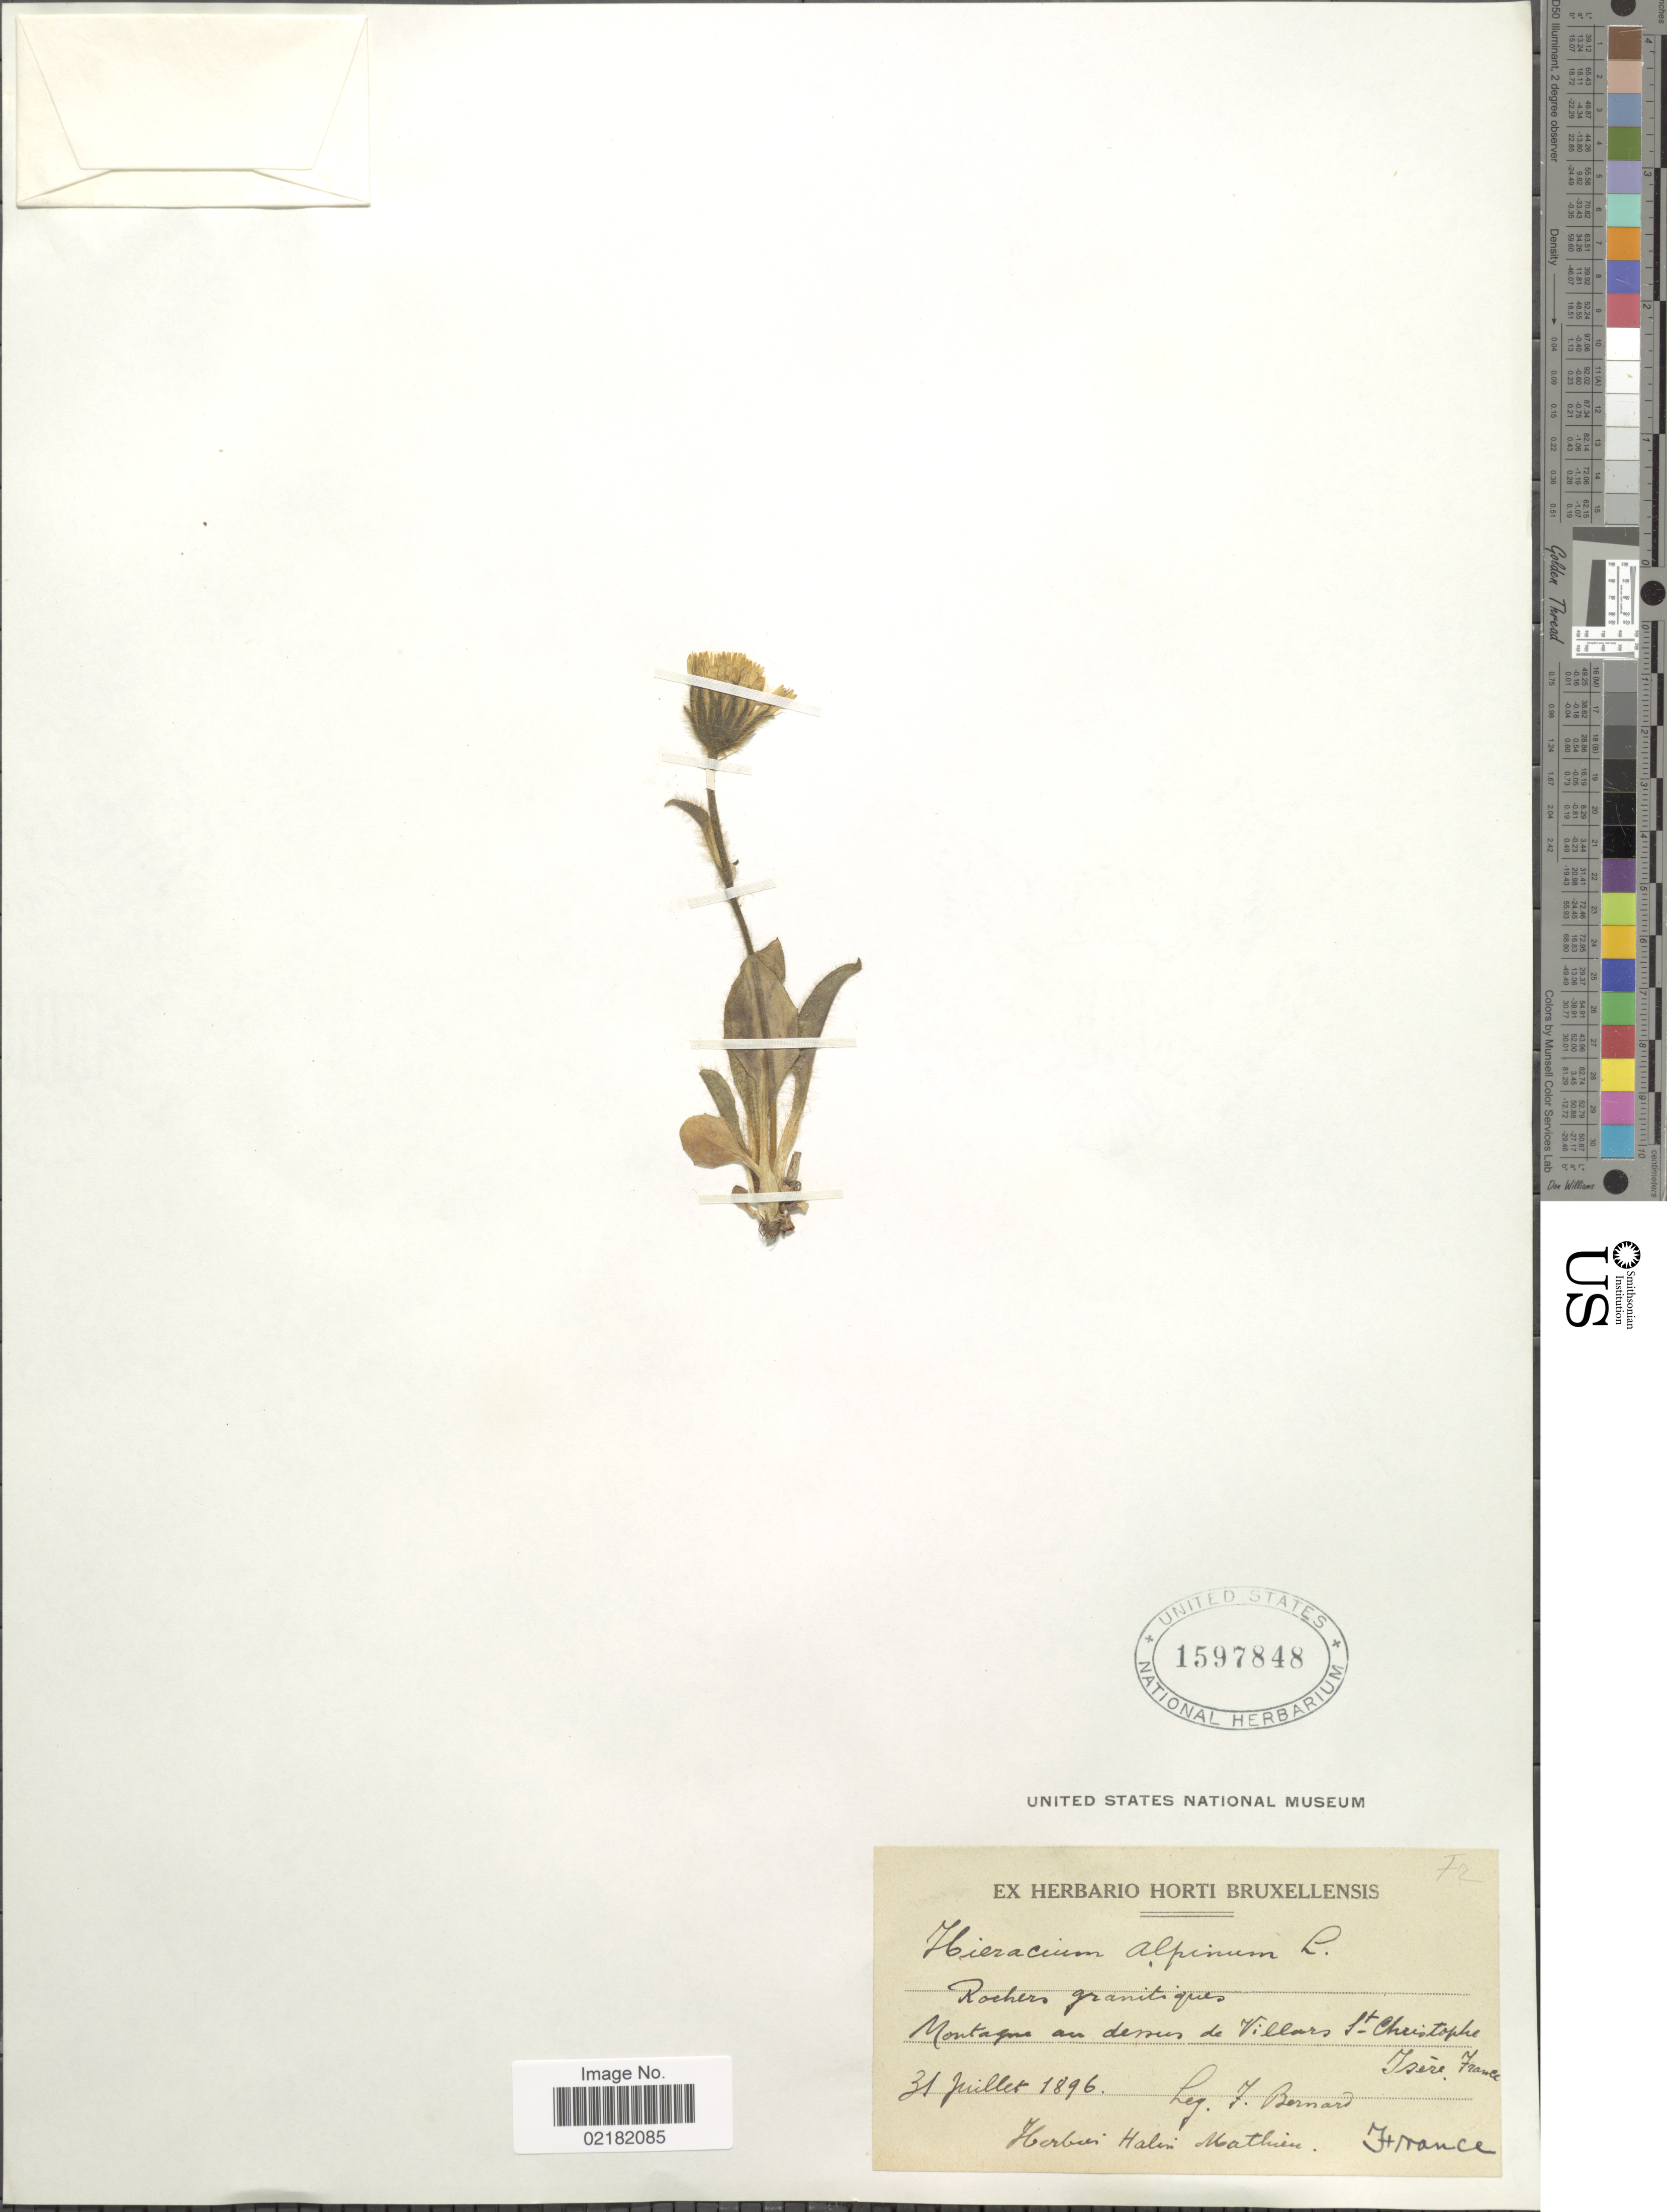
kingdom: Plantae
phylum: Tracheophyta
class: Magnoliopsida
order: Asterales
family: Asteraceae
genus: Hieracium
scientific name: Hieracium alpinum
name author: L.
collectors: F. Bernard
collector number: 72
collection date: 1896-07-31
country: France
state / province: Auvergne-Rhône-Alpes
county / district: Isère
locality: Montagne an dessus de Villars St. Christophe isere. [interpreted]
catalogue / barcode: US 1597848